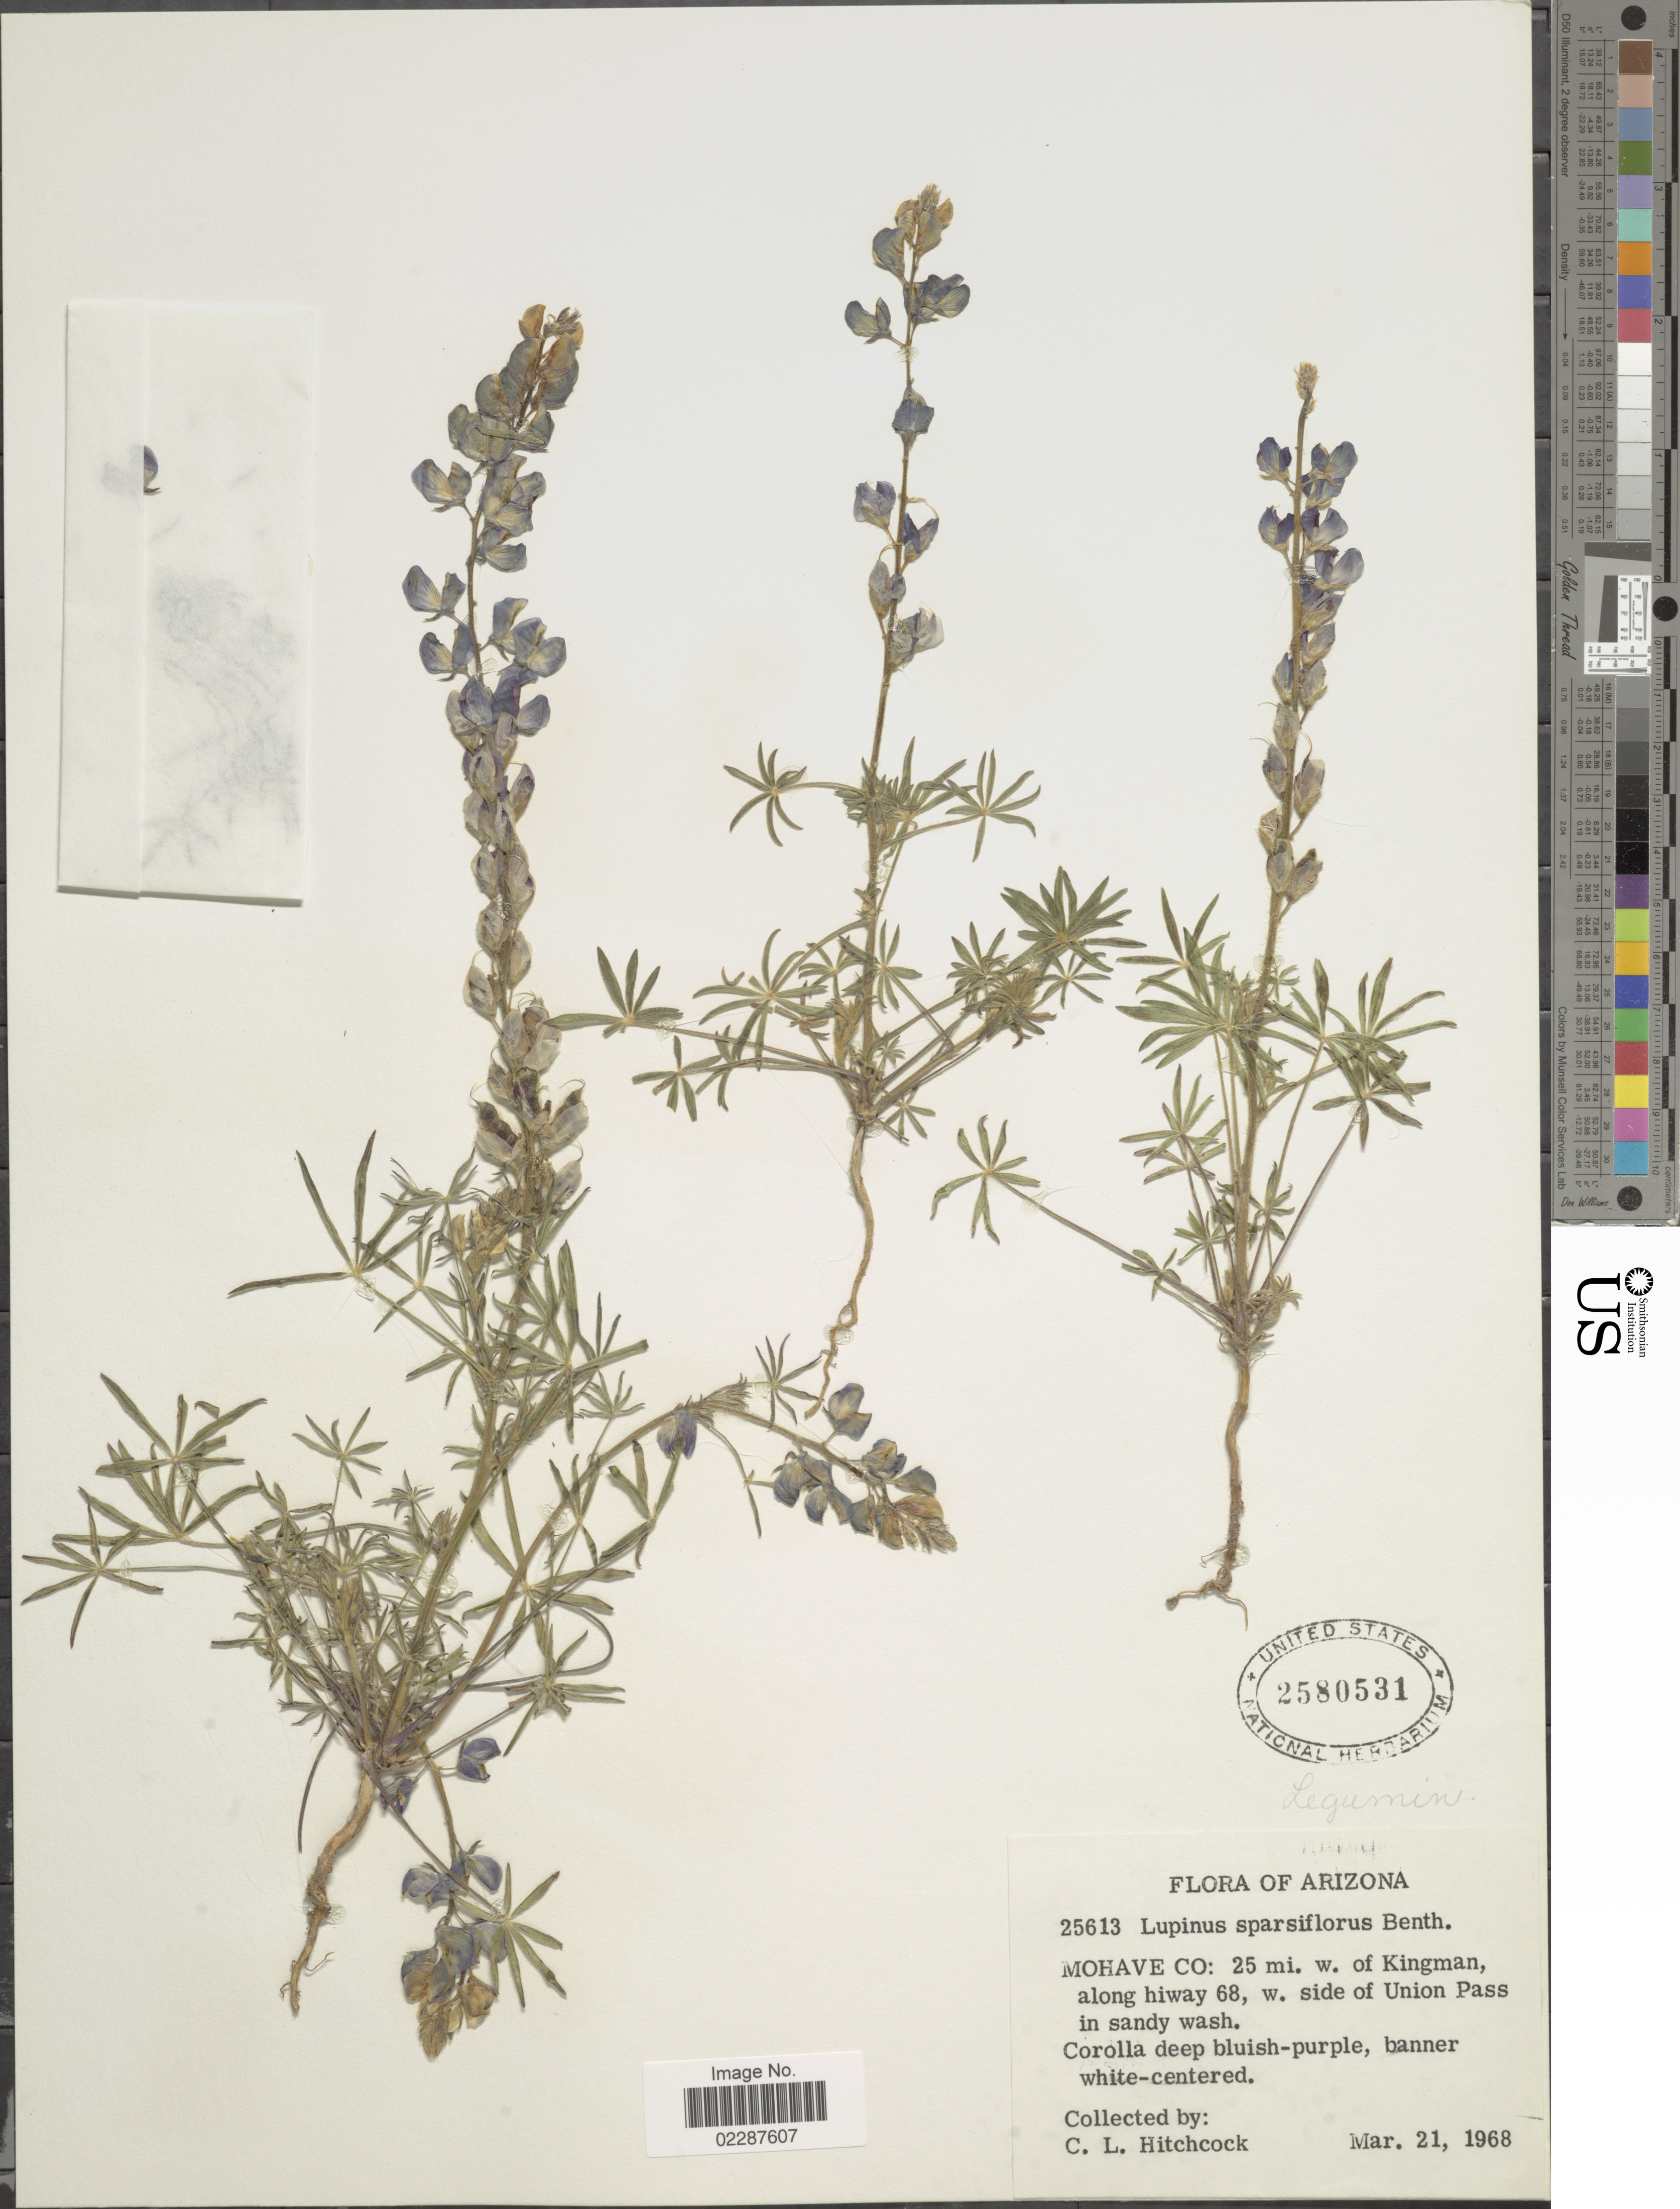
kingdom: Plantae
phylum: Tracheophyta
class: Magnoliopsida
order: Fabales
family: Fabaceae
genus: Lupinus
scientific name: Lupinus sparsiflorus subsp. sparsiflorus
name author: Benth.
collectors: C. L. Hitchcock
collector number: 25613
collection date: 1968-03-21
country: United States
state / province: Arizona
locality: Mohave Co: 25 mi. W. of Kingman, along hiway 68, w. side of Union Pass in sandy wash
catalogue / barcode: US 2580531